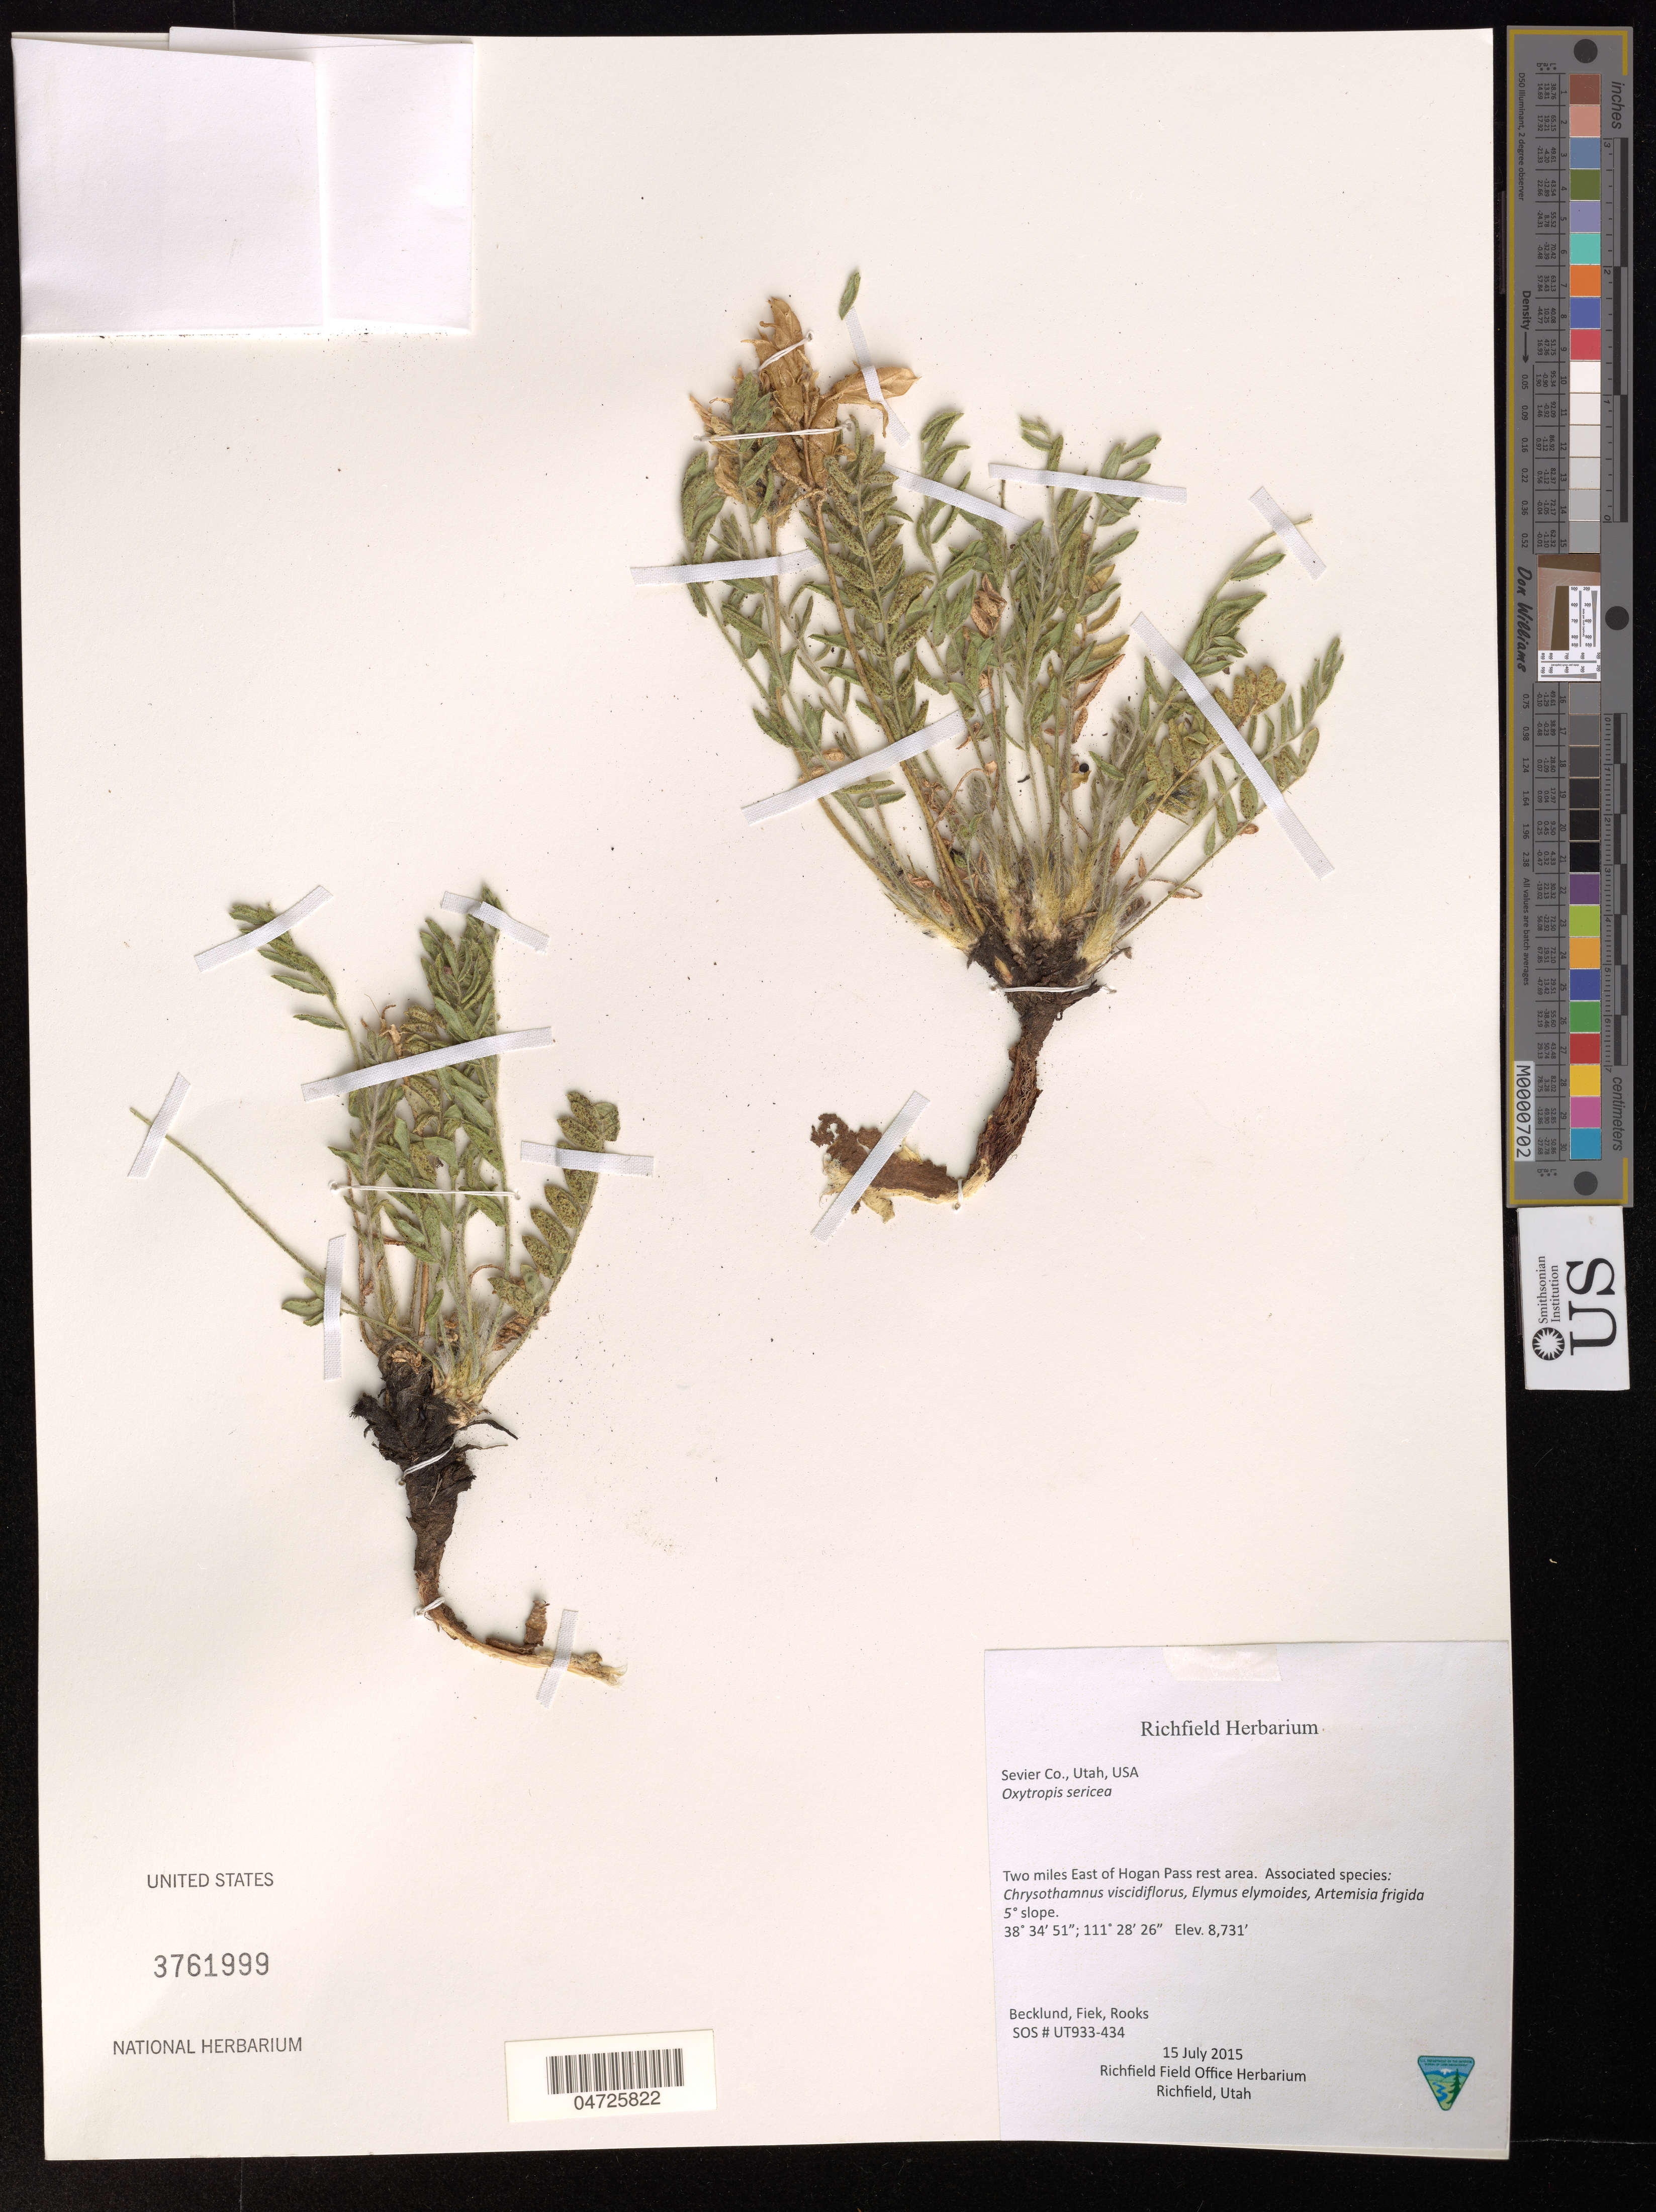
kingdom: Plantae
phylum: Tracheophyta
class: Magnoliopsida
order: Fabales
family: Fabaceae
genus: Oxytropis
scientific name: Oxytropis sericea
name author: Nutt.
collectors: -. Becklund, Fiek & -. Rooks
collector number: UT933-434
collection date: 2015-07-15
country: United States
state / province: Utah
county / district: Sevier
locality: Sevier Co. Two miles East of Hogan Pass rest area.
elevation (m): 2661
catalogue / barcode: US 3761999